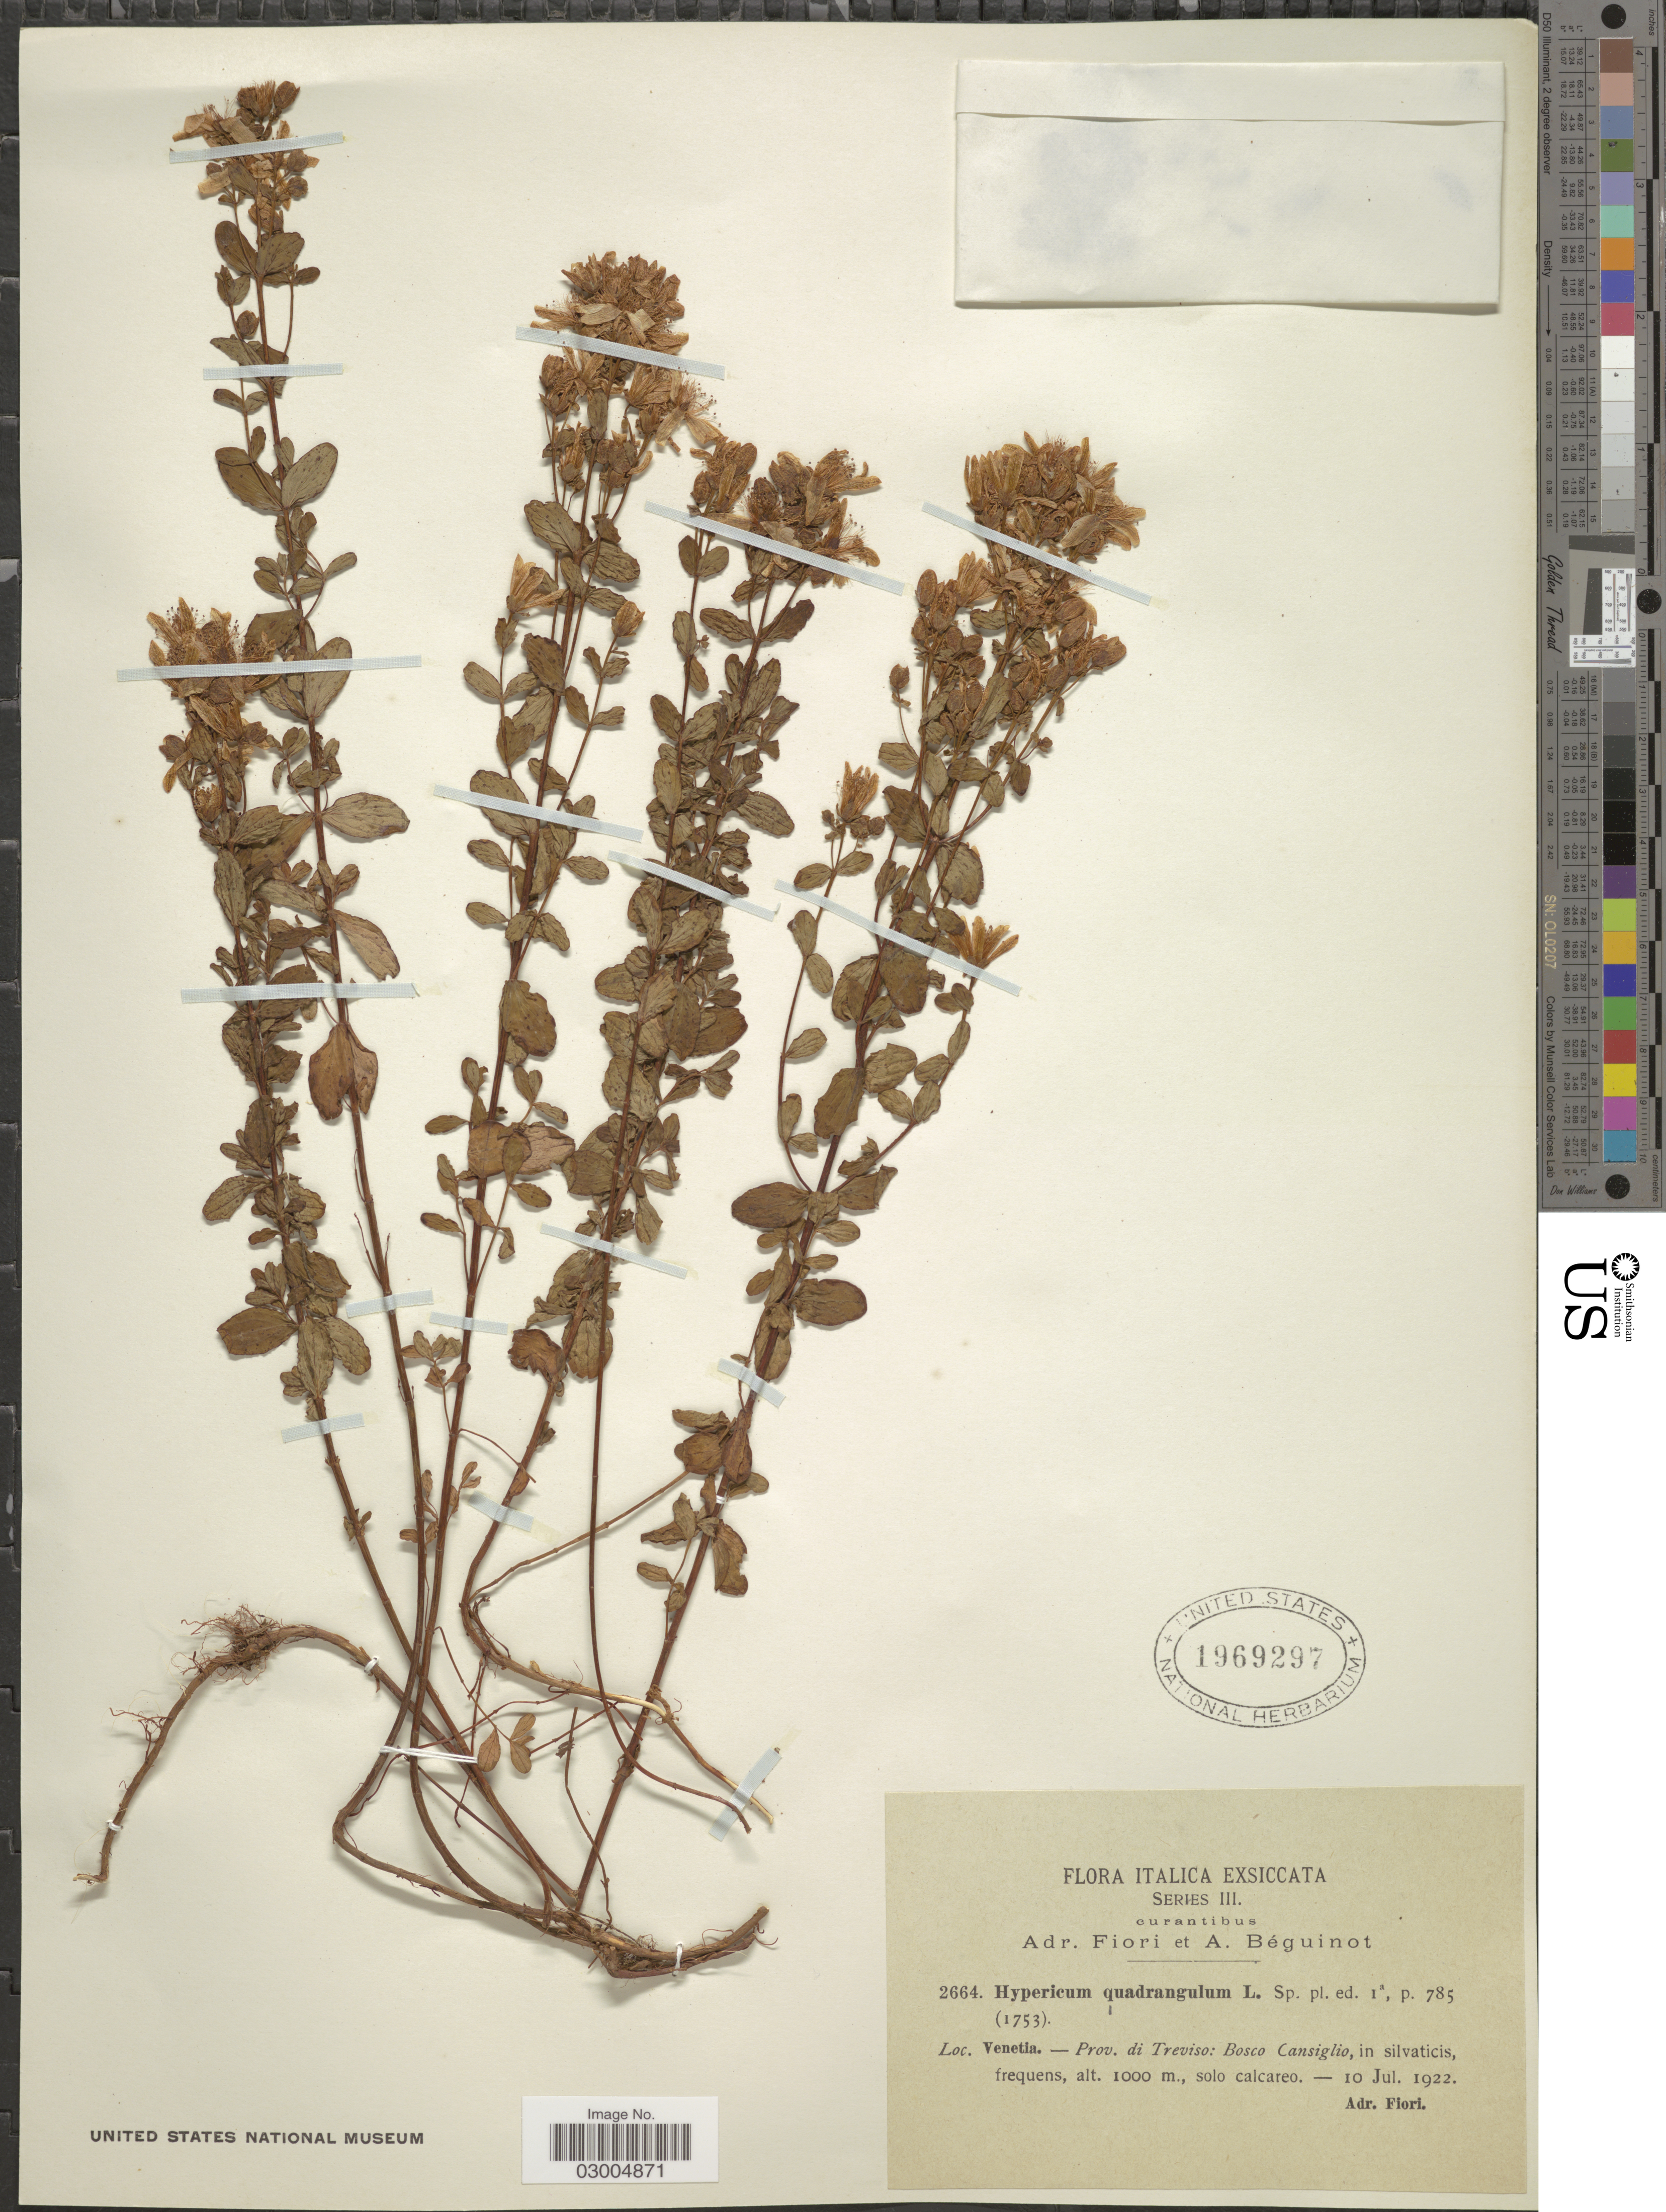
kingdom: Plantae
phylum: Tracheophyta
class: Magnoliopsida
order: Malpighiales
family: Hypericaceae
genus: Hypericum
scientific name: Hypericum quadrangulum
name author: L.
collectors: A. Fiori & A. Béguinot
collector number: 2664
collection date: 1922-07-10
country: Italy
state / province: Veneto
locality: Venetia - Prov. di Treviso: Bosco Cansiglio, in silvaticis, frequens, solo calcareo.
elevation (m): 1000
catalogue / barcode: US 1969297